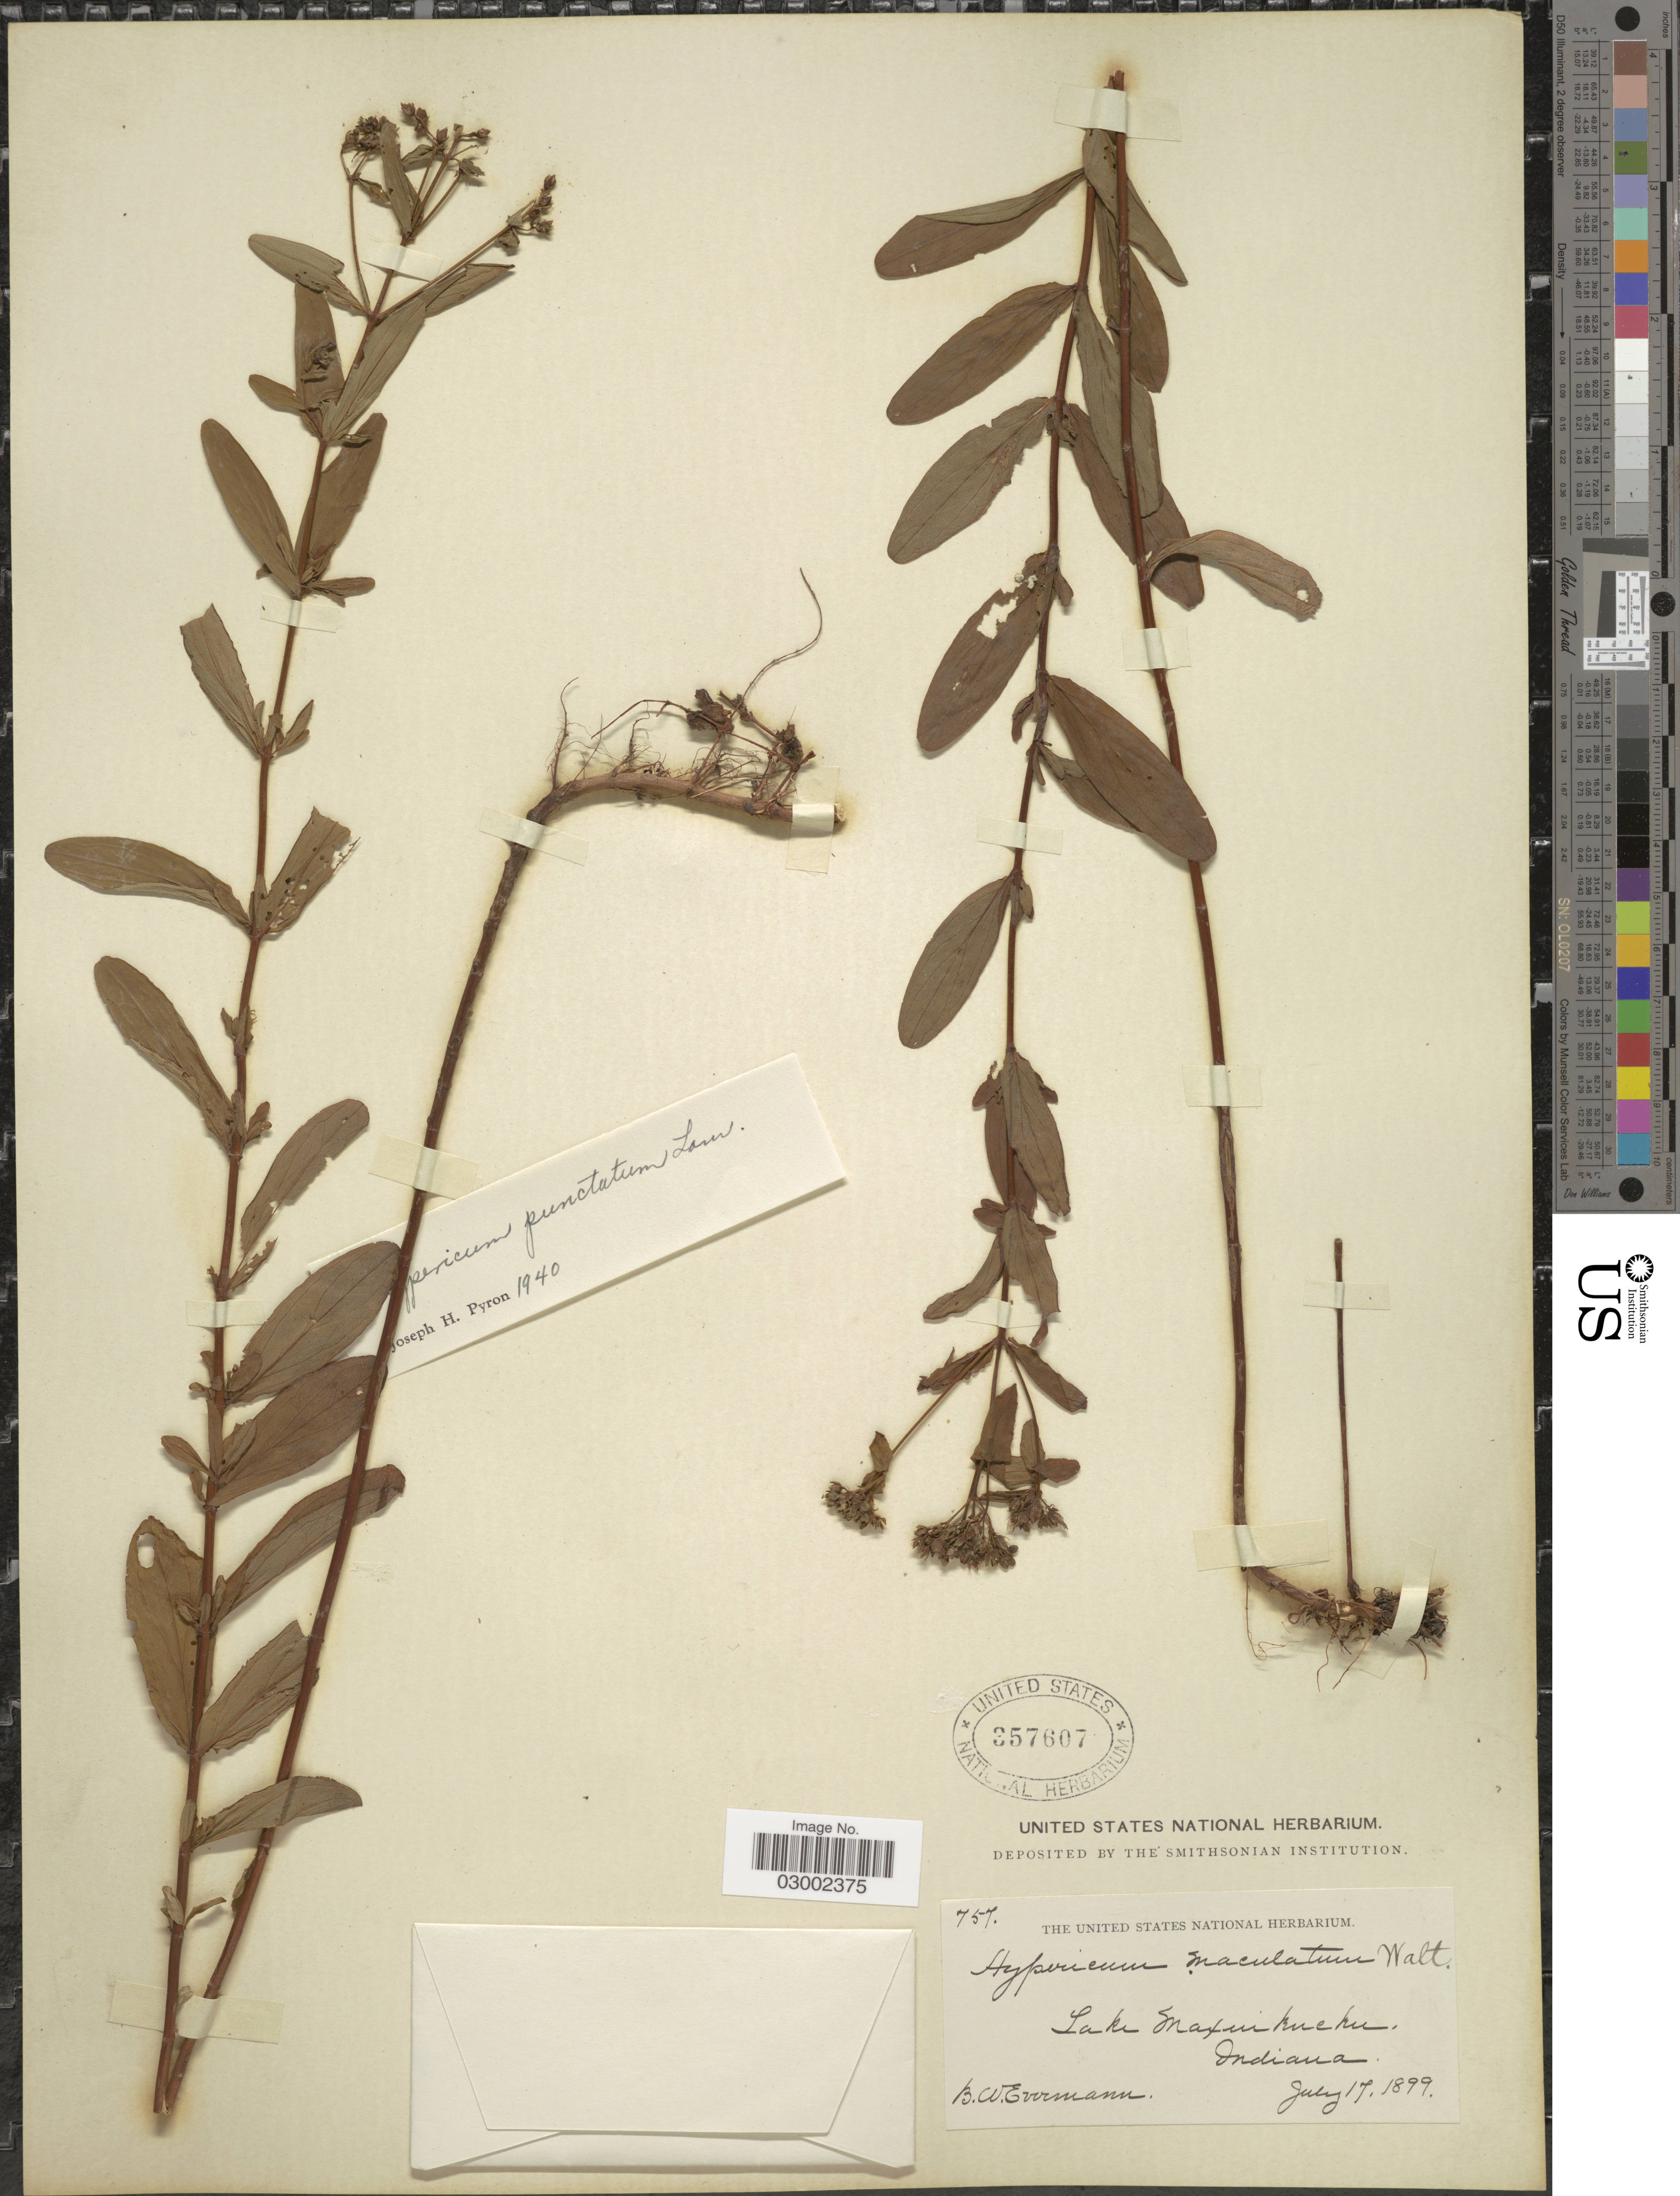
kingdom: Plantae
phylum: Tracheophyta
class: Magnoliopsida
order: Malpighiales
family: Hypericaceae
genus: Hypericum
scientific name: Hypericum punctatum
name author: Lam.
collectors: B. W. Evermann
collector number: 757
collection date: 1899-07-17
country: United States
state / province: Indiana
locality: Lake Maxinkuckee.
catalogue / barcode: US 357607